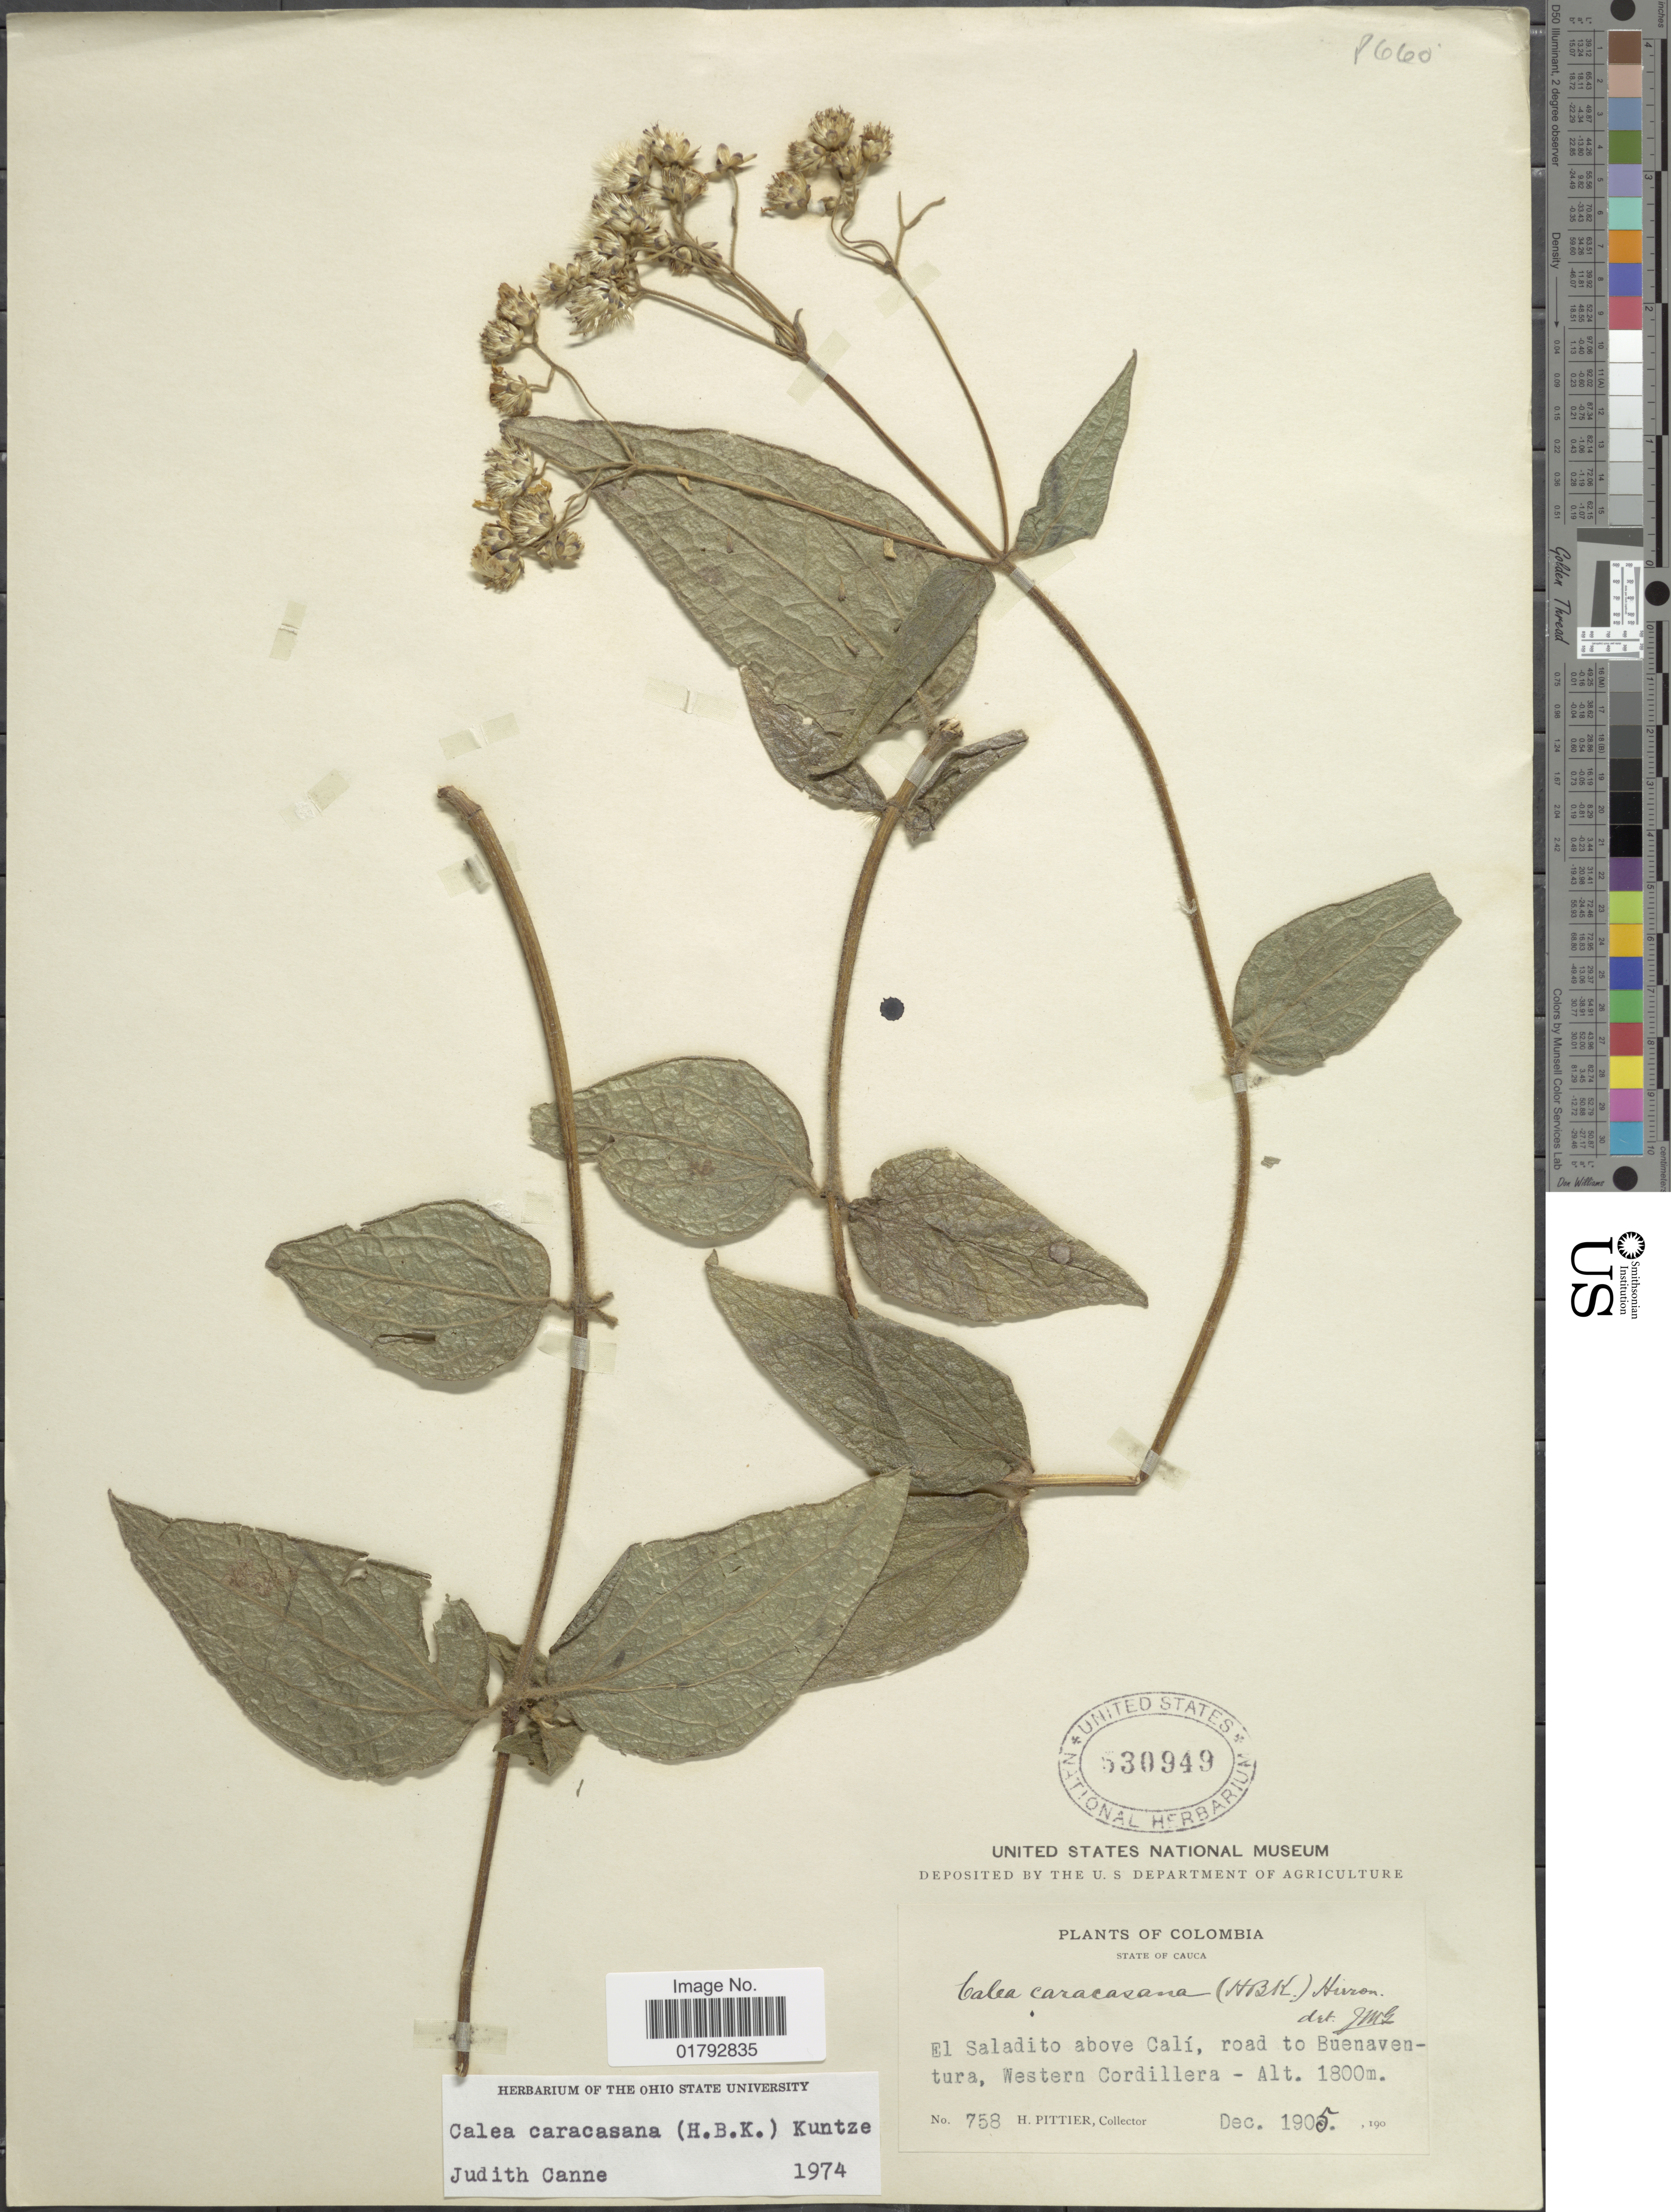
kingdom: Plantae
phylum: Tracheophyta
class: Magnoliopsida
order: Asterales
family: Asteraceae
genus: Alloispermum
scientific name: Alloispermum caracasanum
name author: (Kunth) H. Rob.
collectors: H. F. Pittier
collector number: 758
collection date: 1905-12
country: Colombia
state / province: Cauca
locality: State of Cauca. El Saladito above Cali, road to Buenaventura, Western Cordillera.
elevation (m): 1800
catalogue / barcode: US 530949